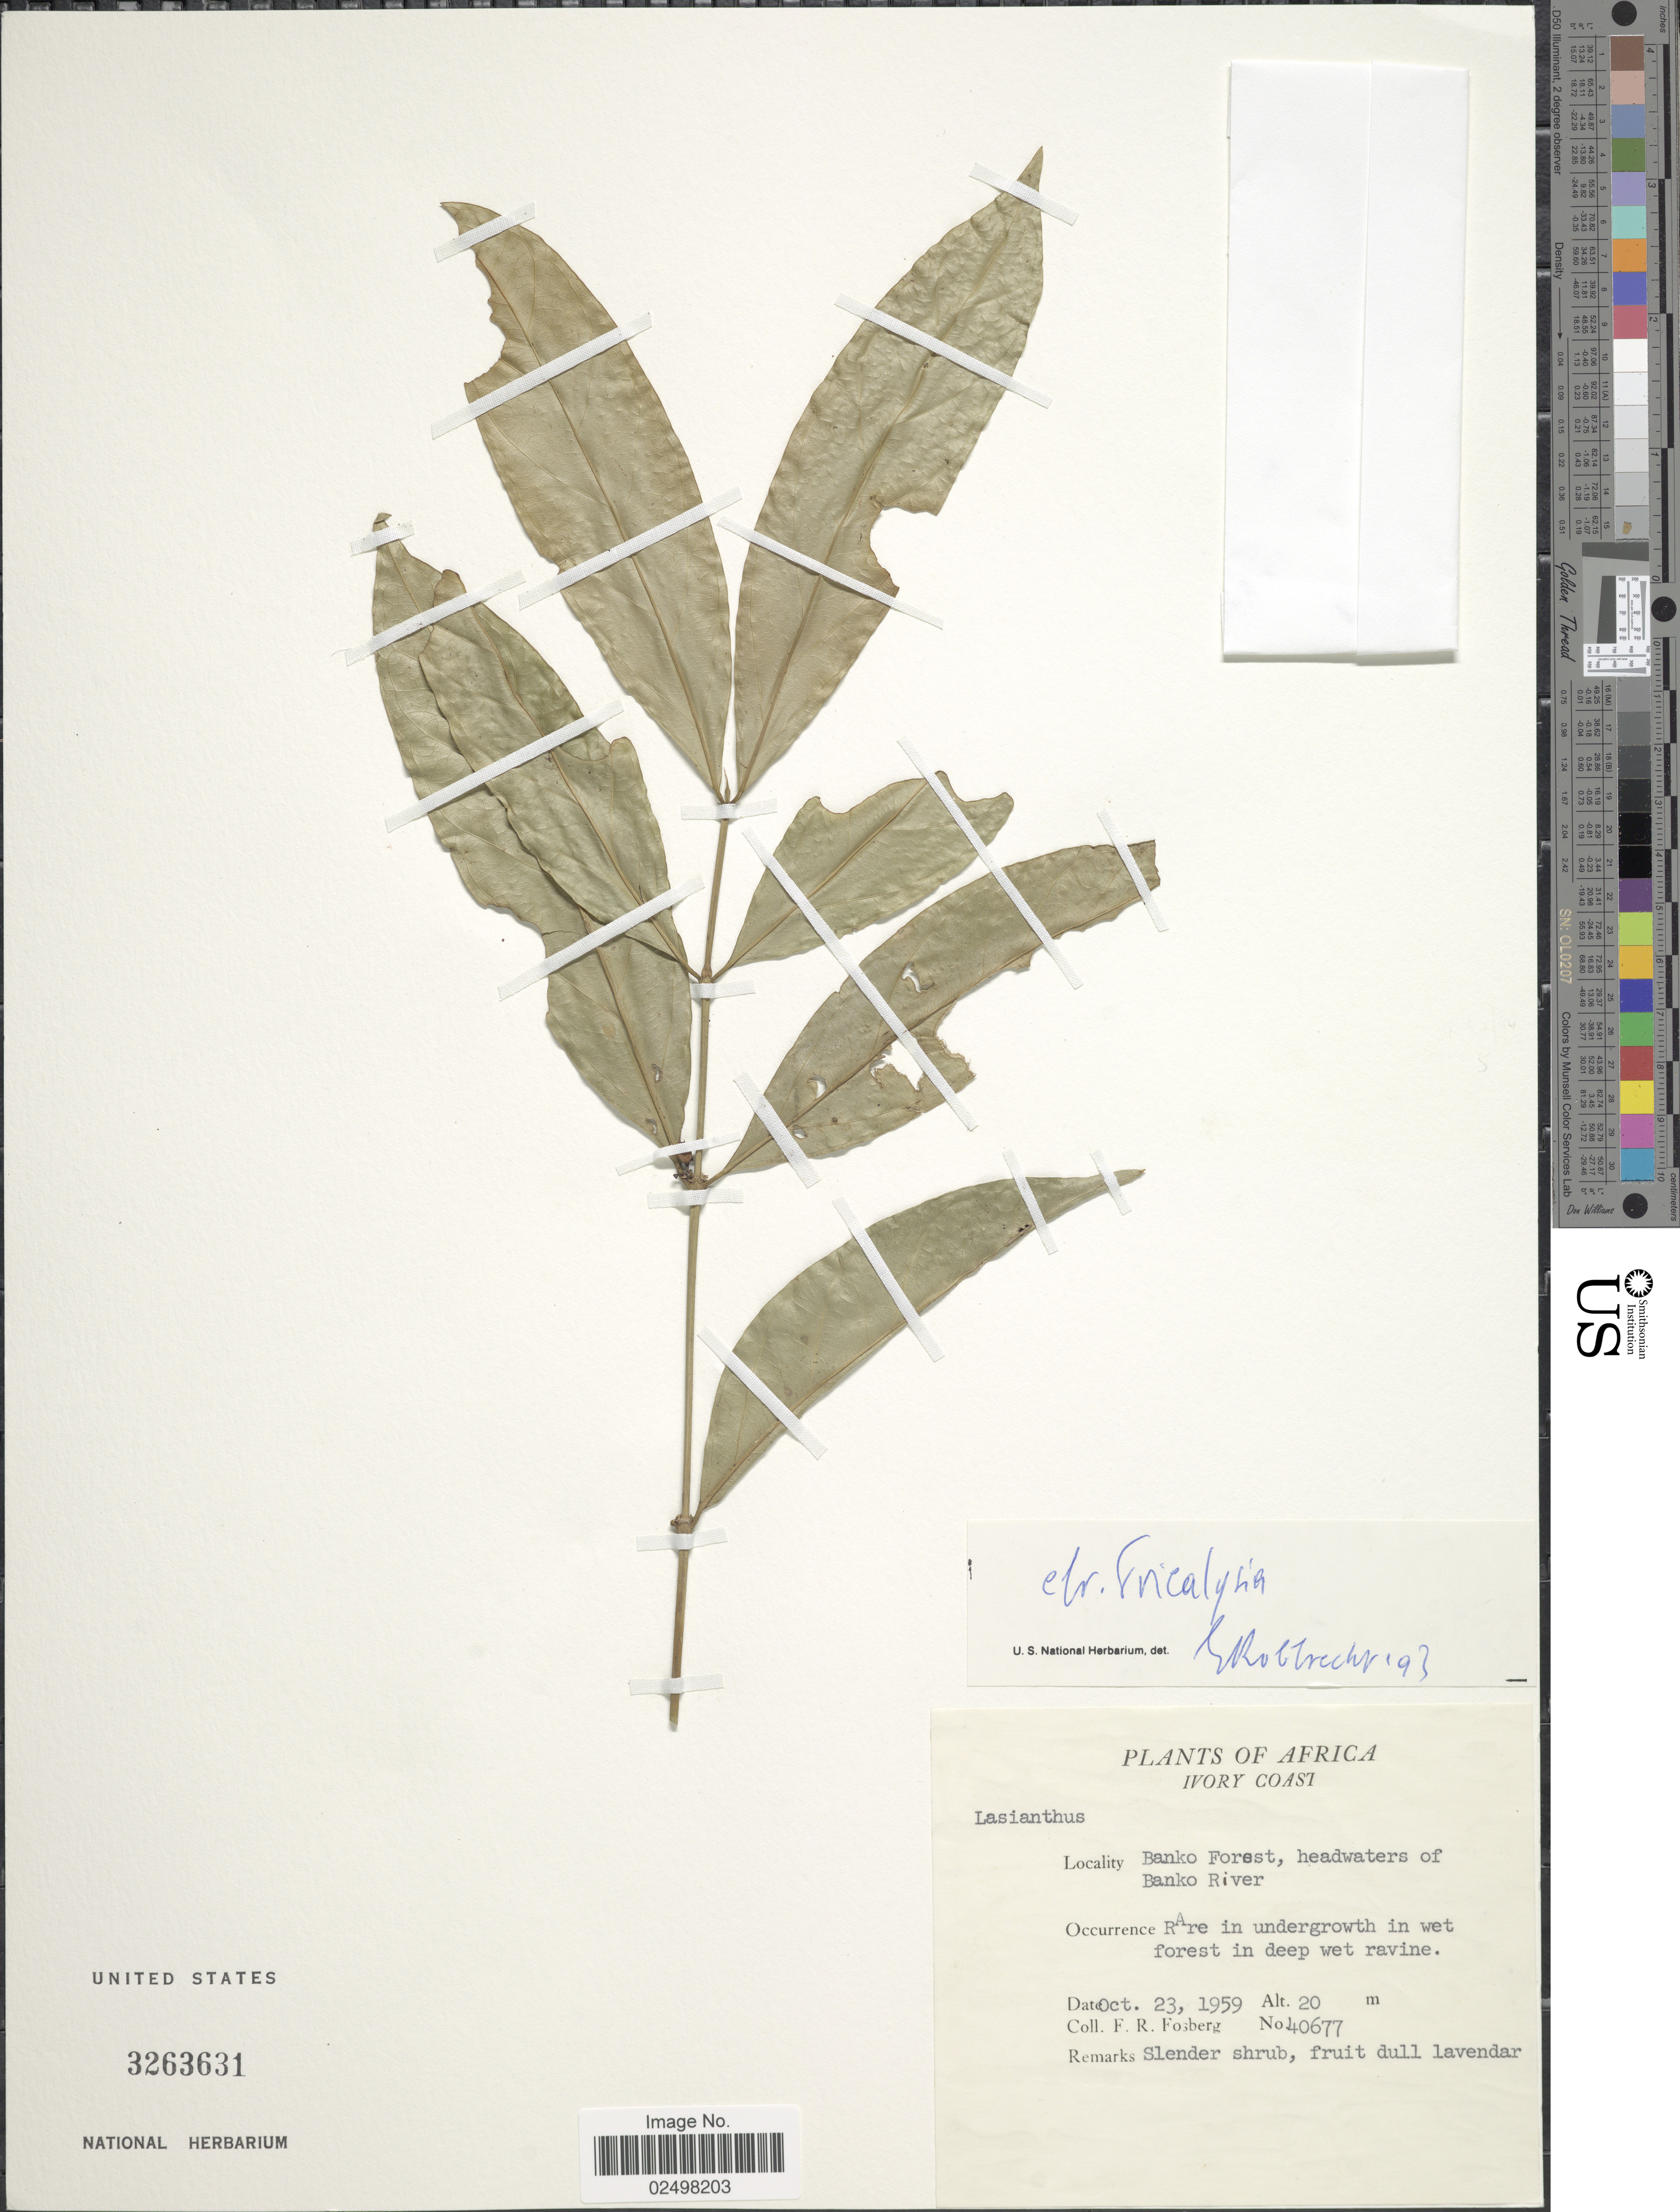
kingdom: Plantae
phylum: Tracheophyta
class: Magnoliopsida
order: Gentianales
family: Rubiaceae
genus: Tricalysia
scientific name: Tricalysia sp.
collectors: F. R. Fosberg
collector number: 40677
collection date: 1959-10-23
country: Ivory Coast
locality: Banko Forest, headwaters of Banko River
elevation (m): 20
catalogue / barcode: US 3263631